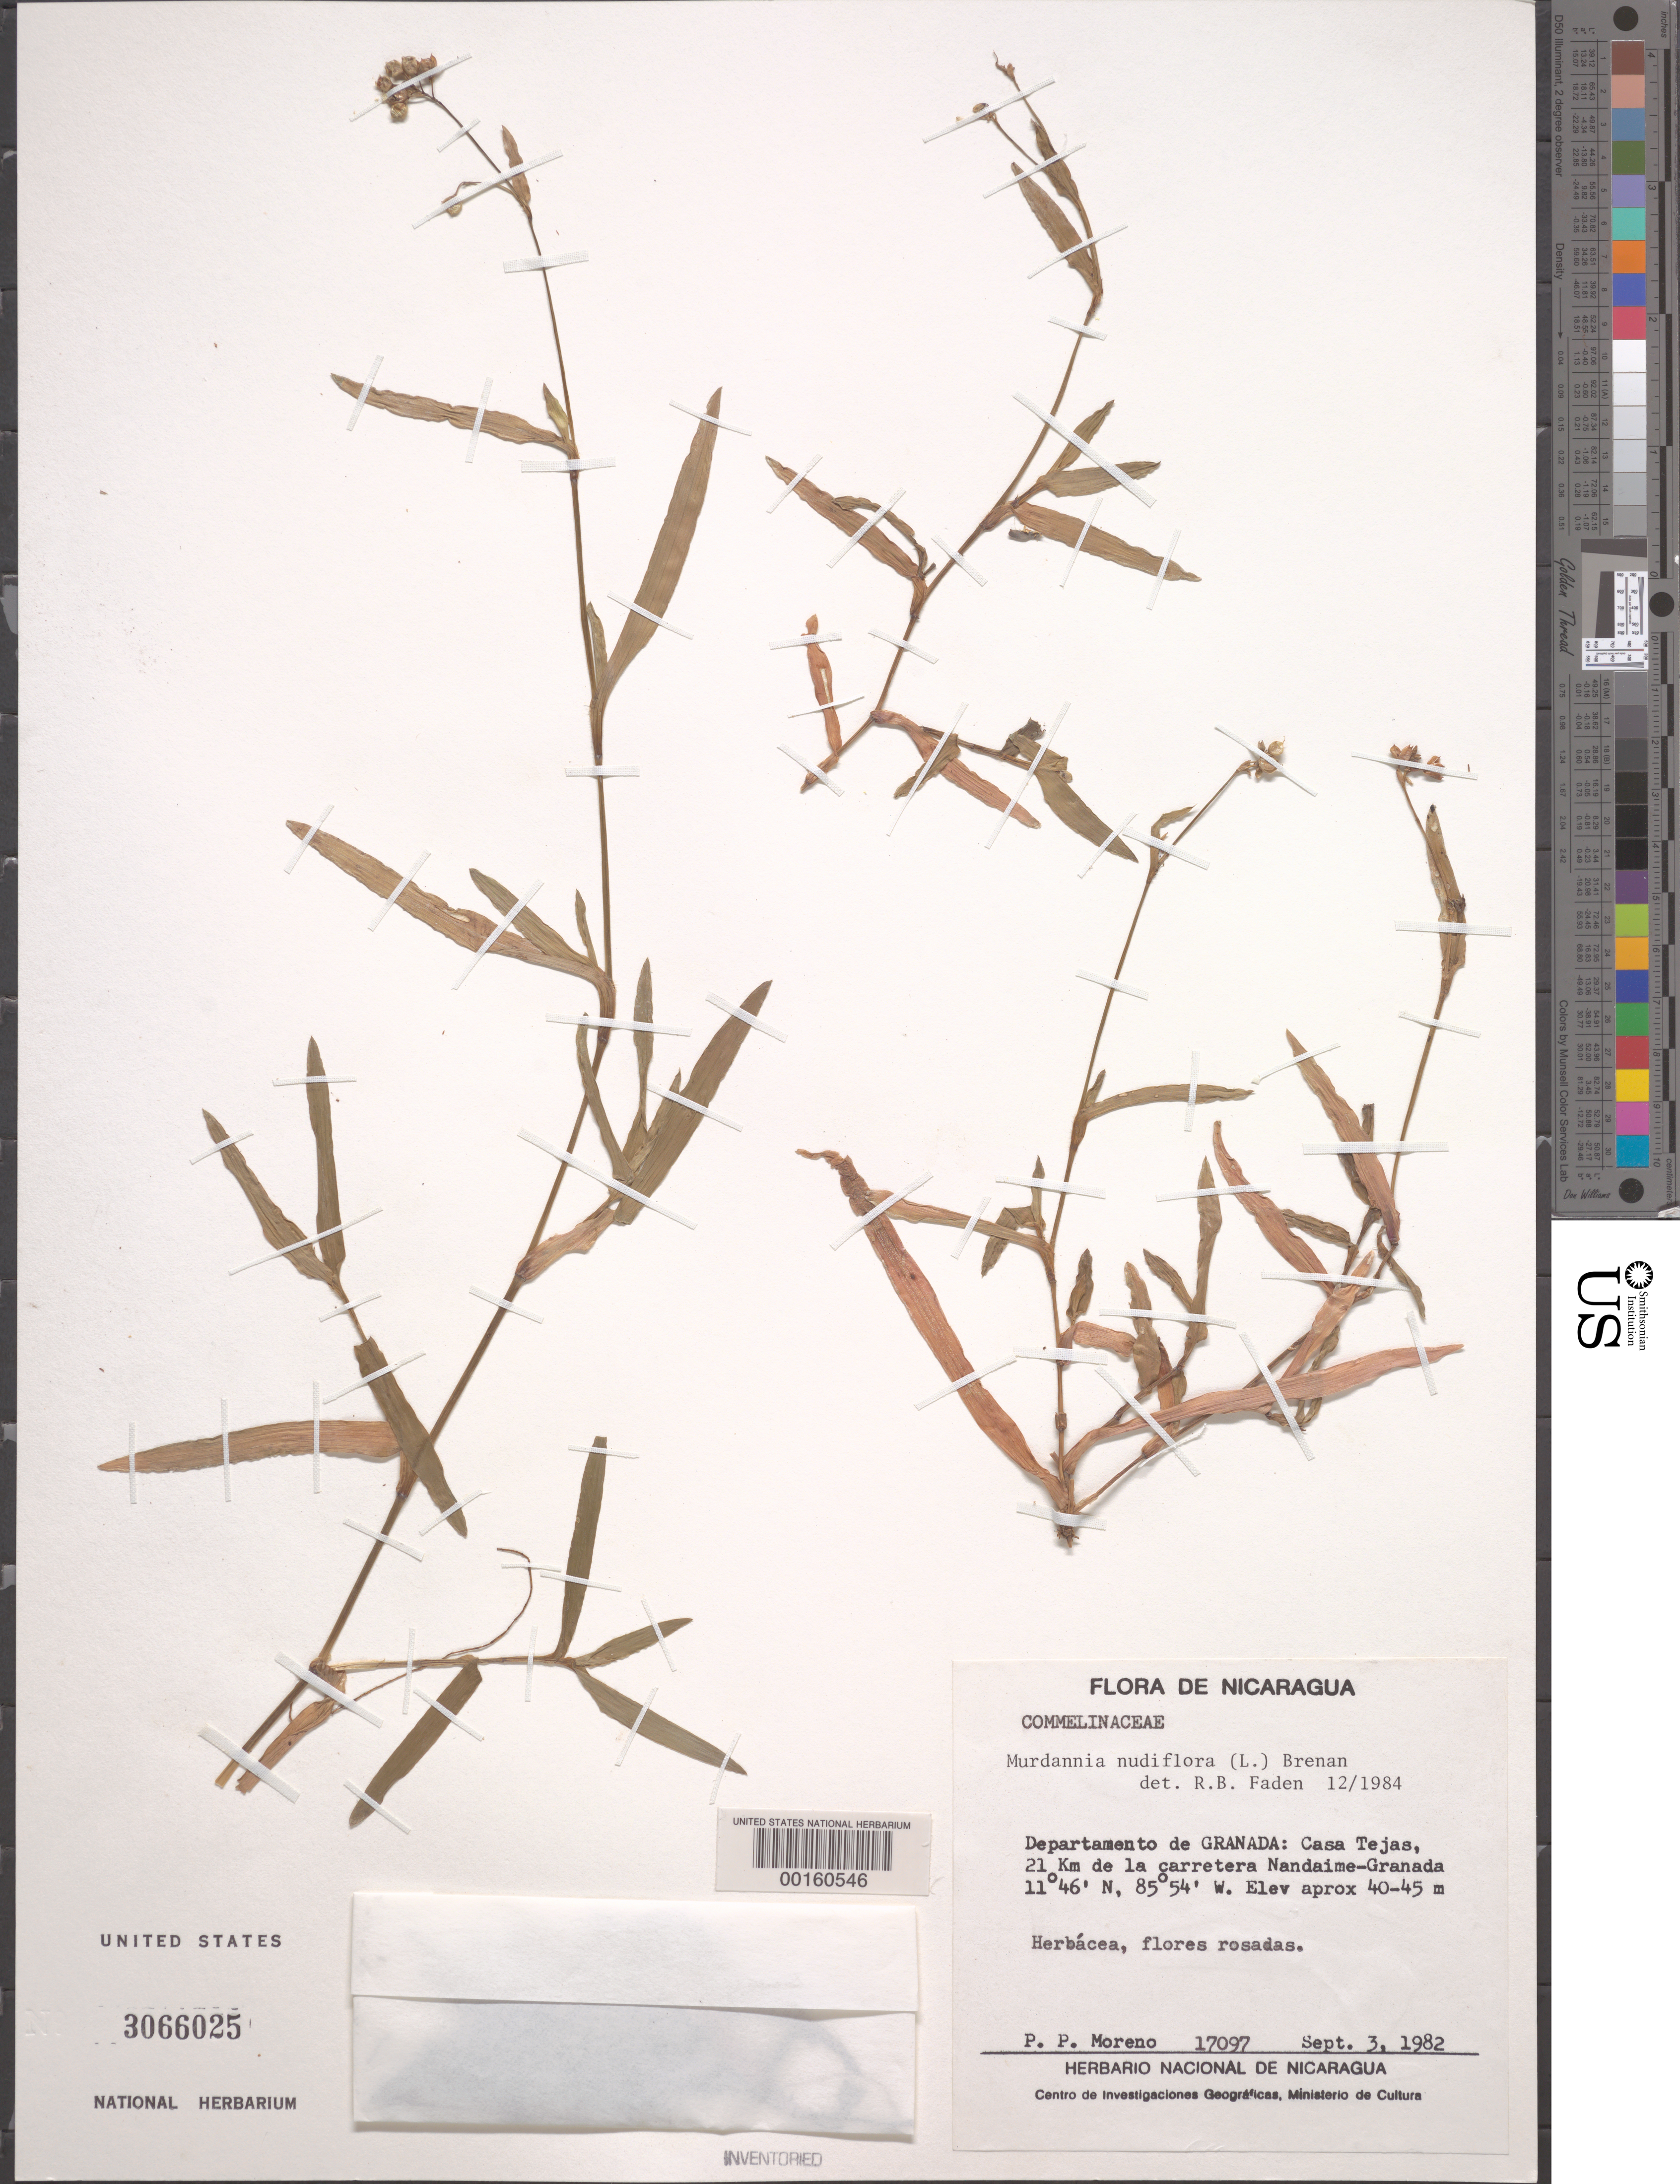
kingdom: Plantae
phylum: Tracheophyta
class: Liliopsida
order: Commelinales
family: Commelinaceae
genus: Murdannia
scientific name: Murdannia nudiflora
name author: (L.) Brenan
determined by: Faden, Robert B., (US), Smithsonian Institution - National Museum of Natural History (UNITED STATES)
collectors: F. Motiz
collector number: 17097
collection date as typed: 03 Sep 1982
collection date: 1982-09-03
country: Nicaragua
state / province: Granada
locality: Casa tejas, nandaime-granada rd.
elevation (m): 40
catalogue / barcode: US 3066025